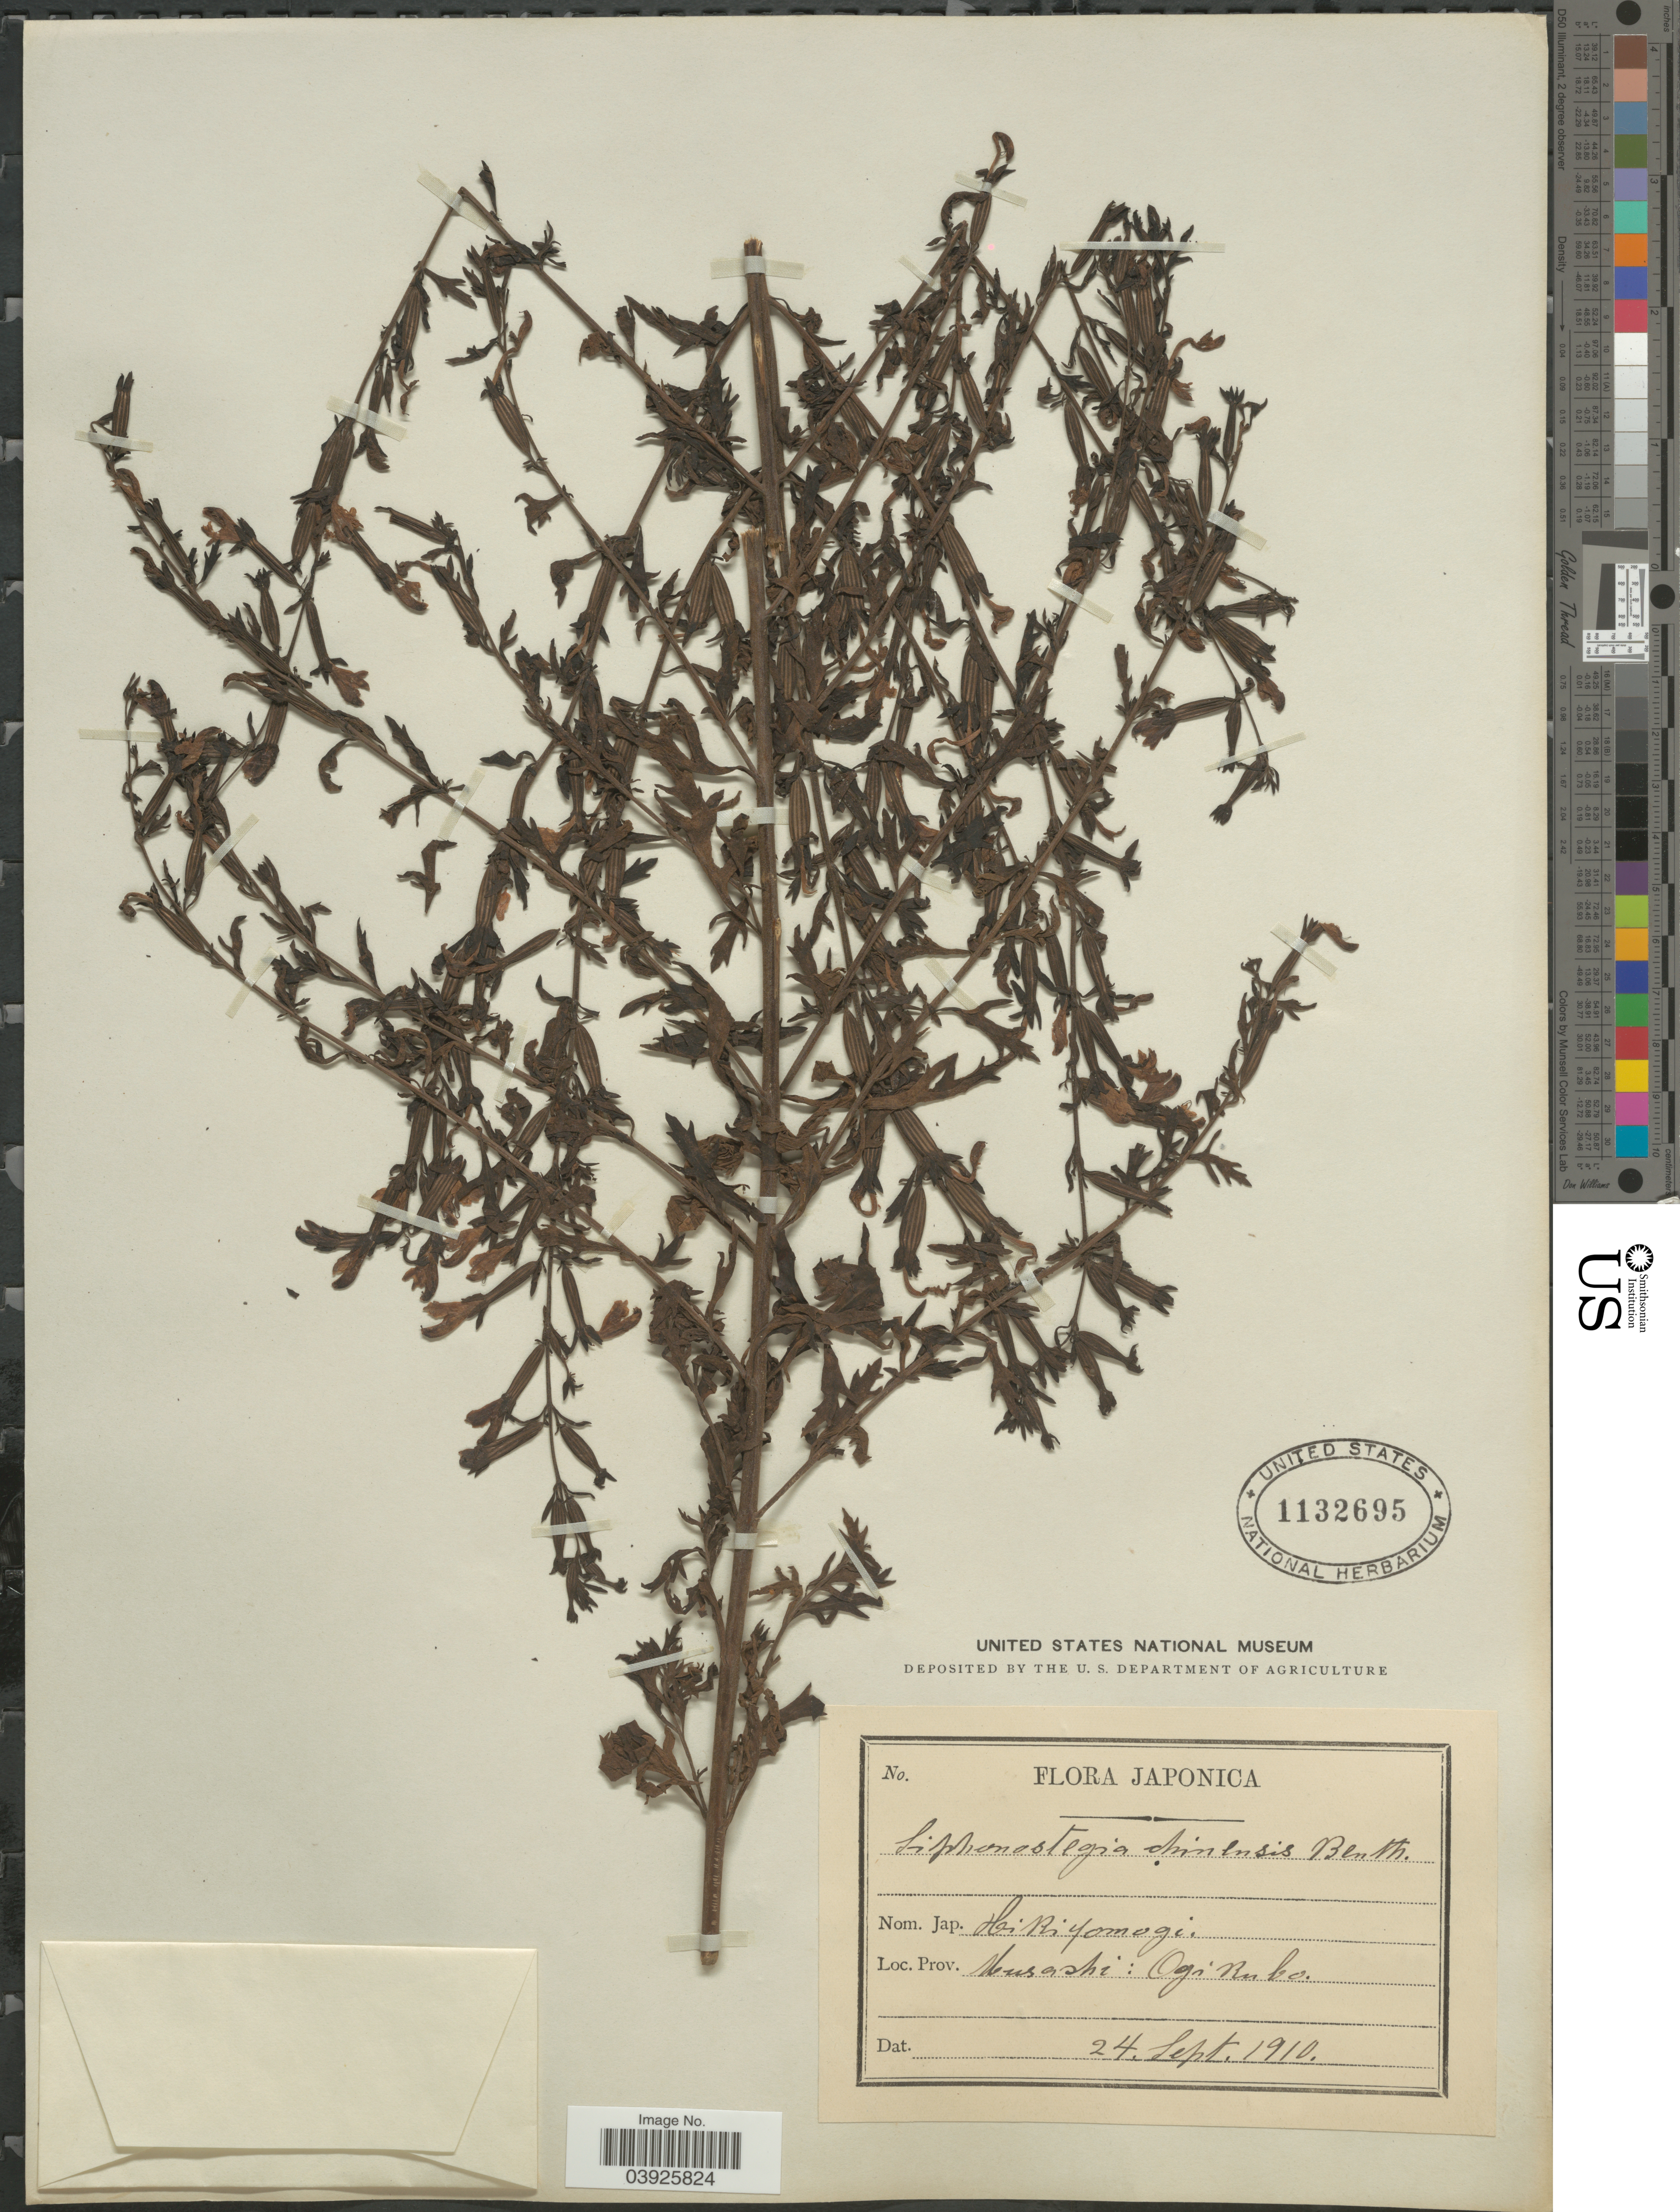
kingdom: Plantae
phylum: Tracheophyta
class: Magnoliopsida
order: Lamiales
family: Orobanchaceae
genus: Siphonostegia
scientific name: Siphonostegia chinensis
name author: Benth.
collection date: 1910-09-24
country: Japan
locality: Musashi: Ogikubo.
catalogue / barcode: US 1132695